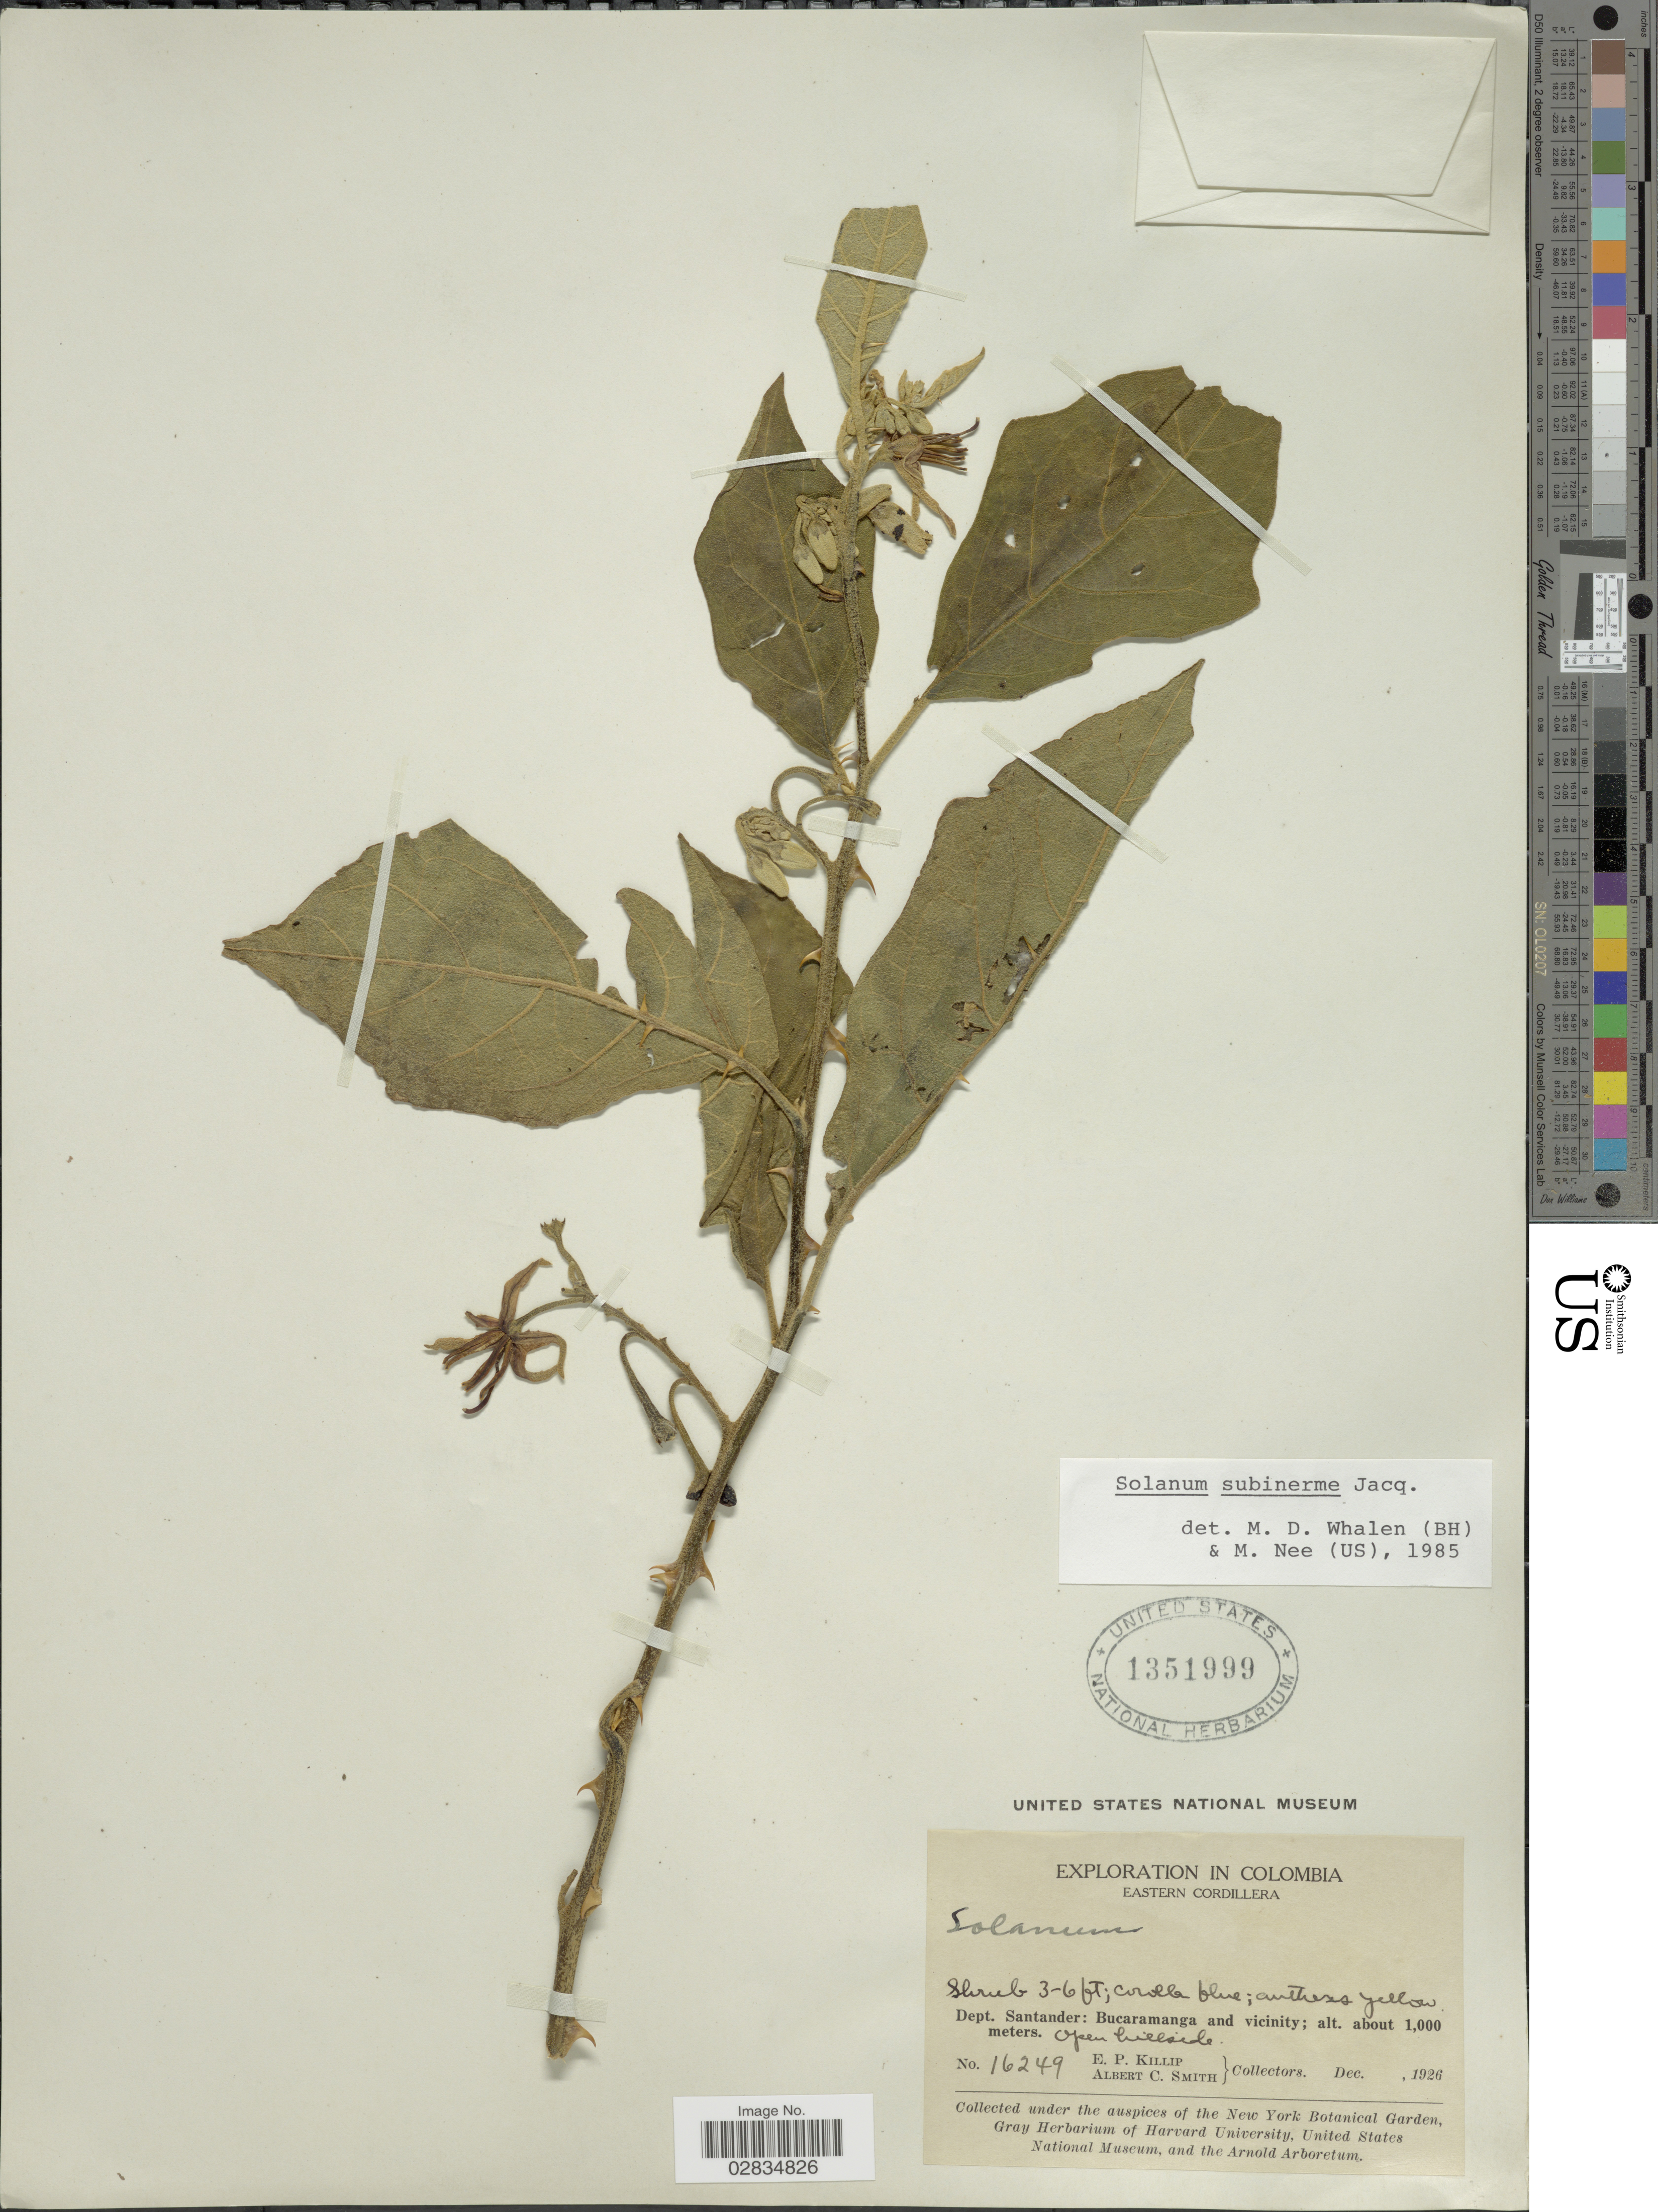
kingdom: Plantae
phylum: Tracheophyta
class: Magnoliopsida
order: Solanales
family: Solanaceae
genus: Solanum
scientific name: Solanum subinerme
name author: Jacq.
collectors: E. P. Killip & A. C. Smith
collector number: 16249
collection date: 1926-12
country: Colombia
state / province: Santander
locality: Eastern Cordillera, Dept. Santander: Bucaramanga and vicinity.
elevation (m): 1000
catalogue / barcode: US 1351999